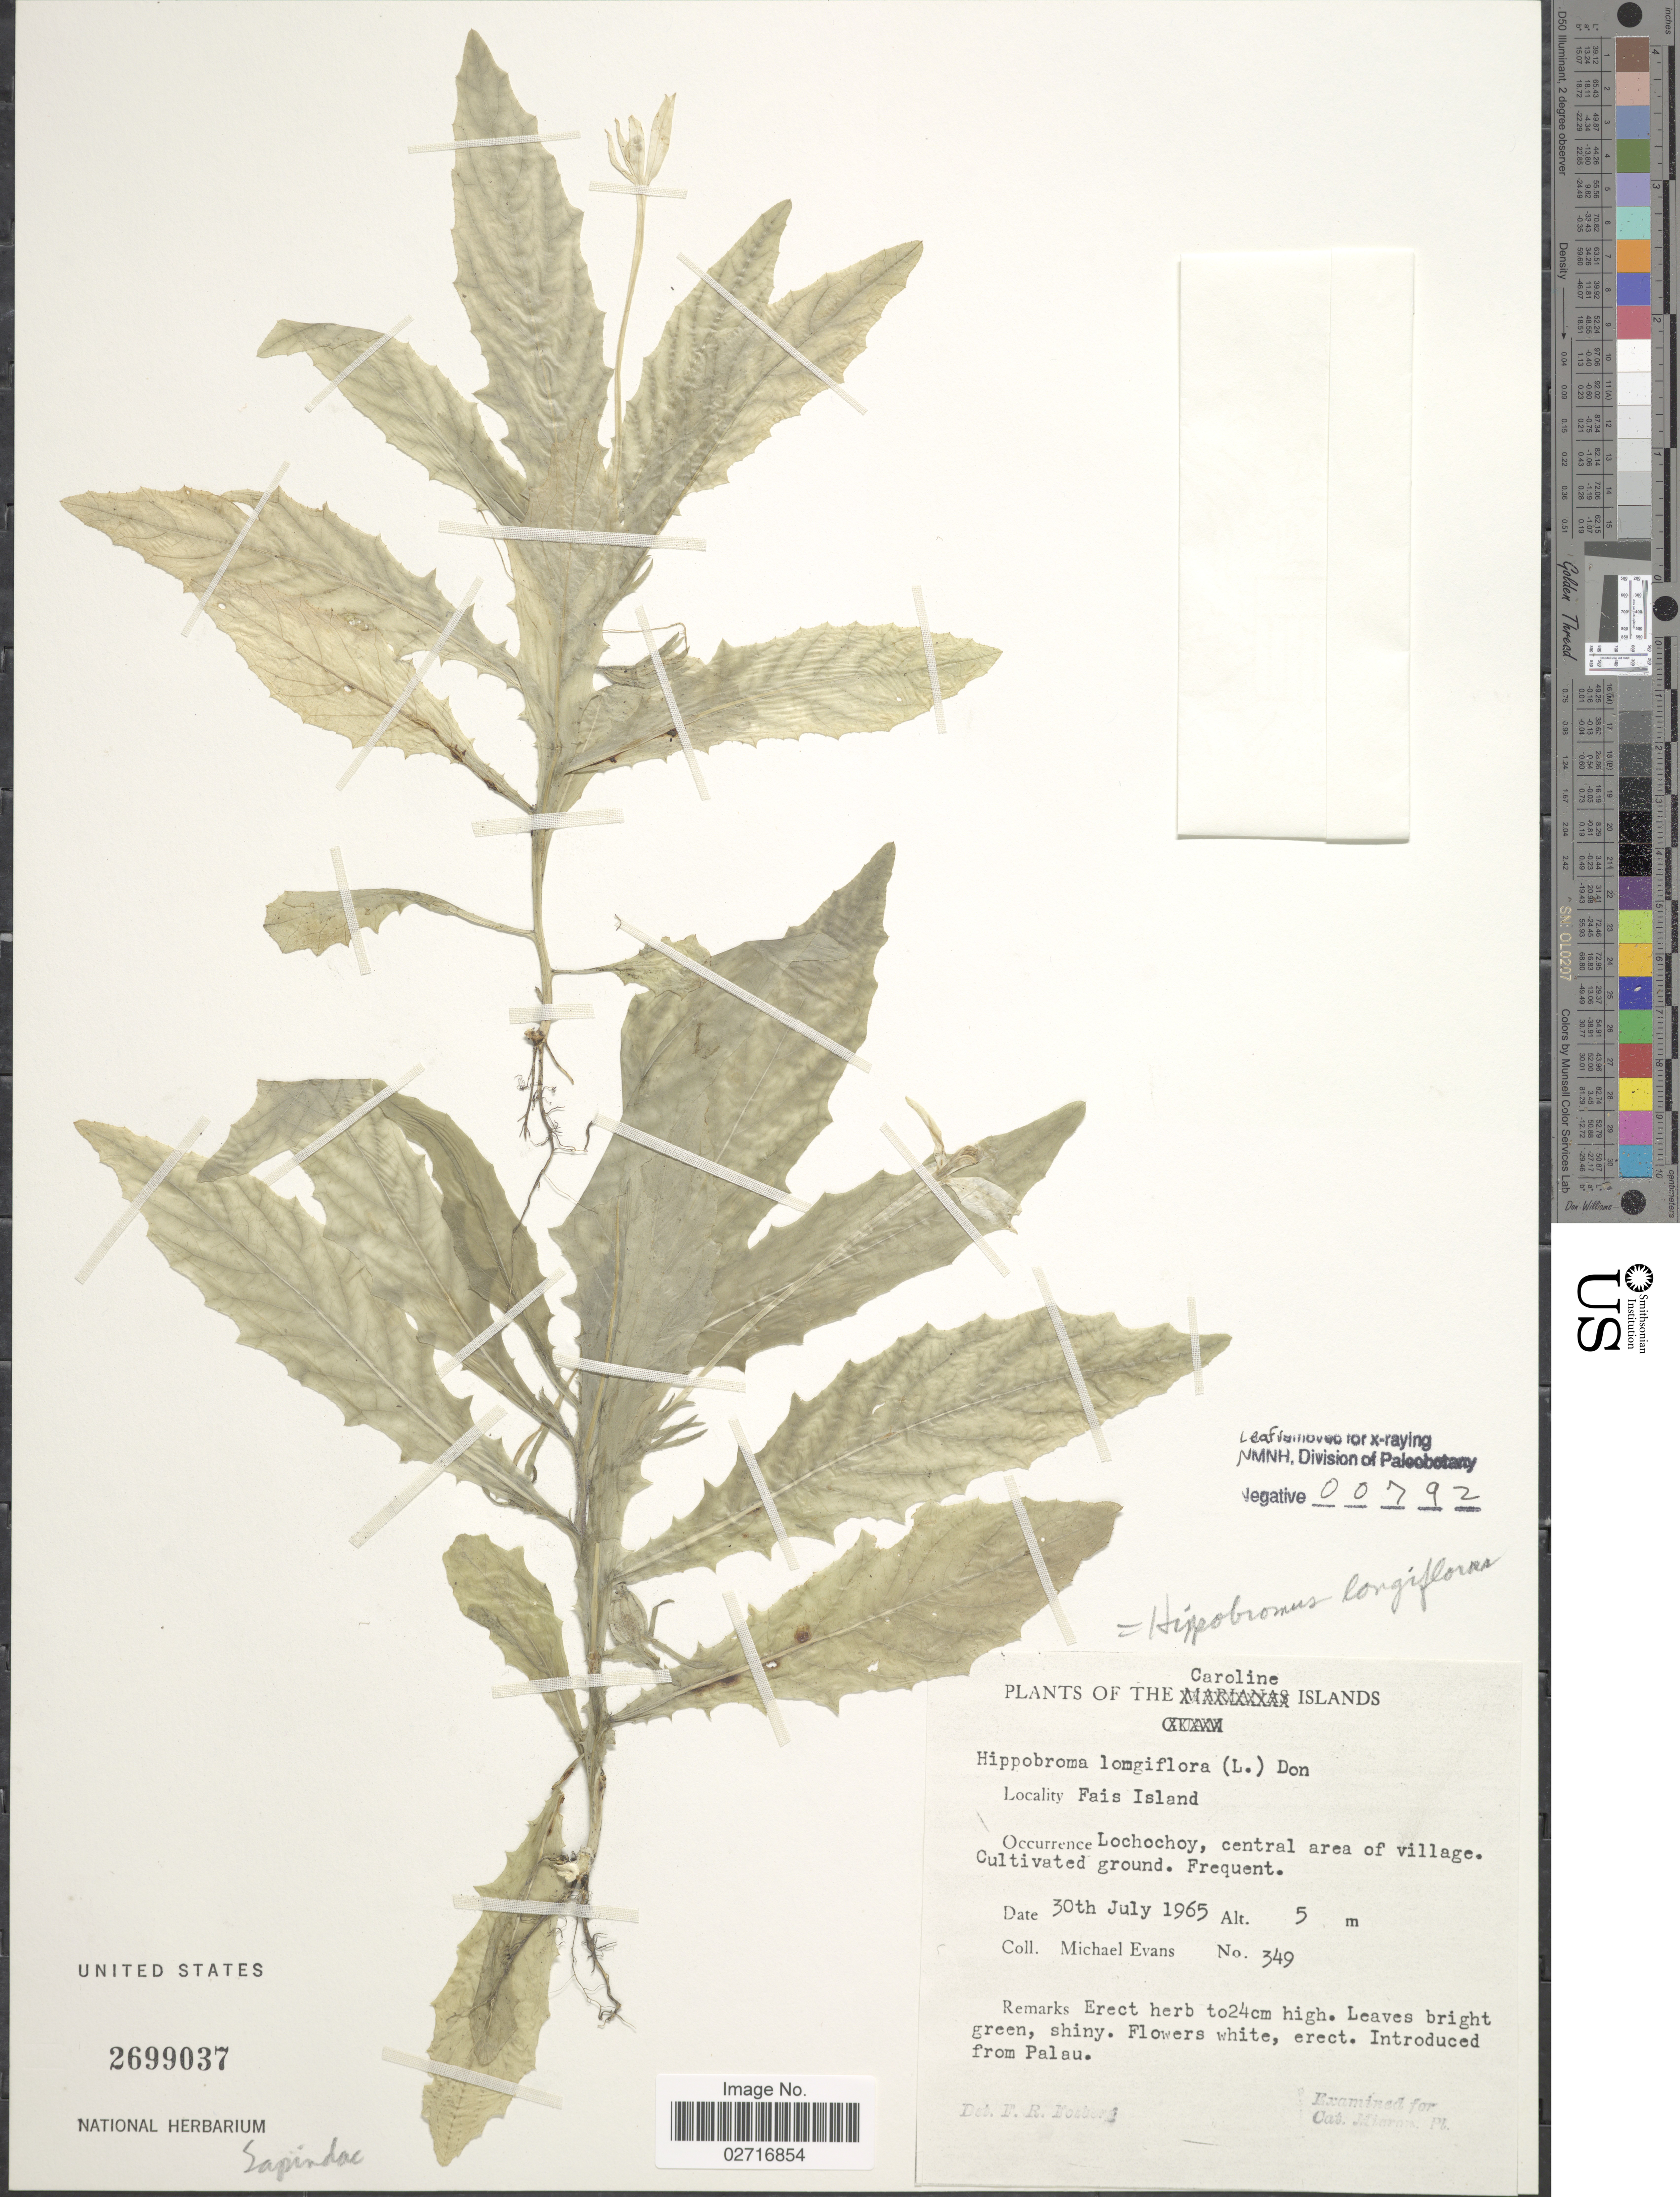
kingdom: Plantae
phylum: Tracheophyta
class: Magnoliopsida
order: Asterales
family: Campanulaceae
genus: Hippobroma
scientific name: Hippobroma longiflora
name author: (L.) G. Don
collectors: M. Evans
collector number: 349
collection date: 1965-07-30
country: Micronesia, Federated States of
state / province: Yap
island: Fais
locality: The Caroline Islands, Fais Island, Lochochoy, central area of village, cultivated ground.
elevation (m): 5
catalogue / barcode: US 2699037